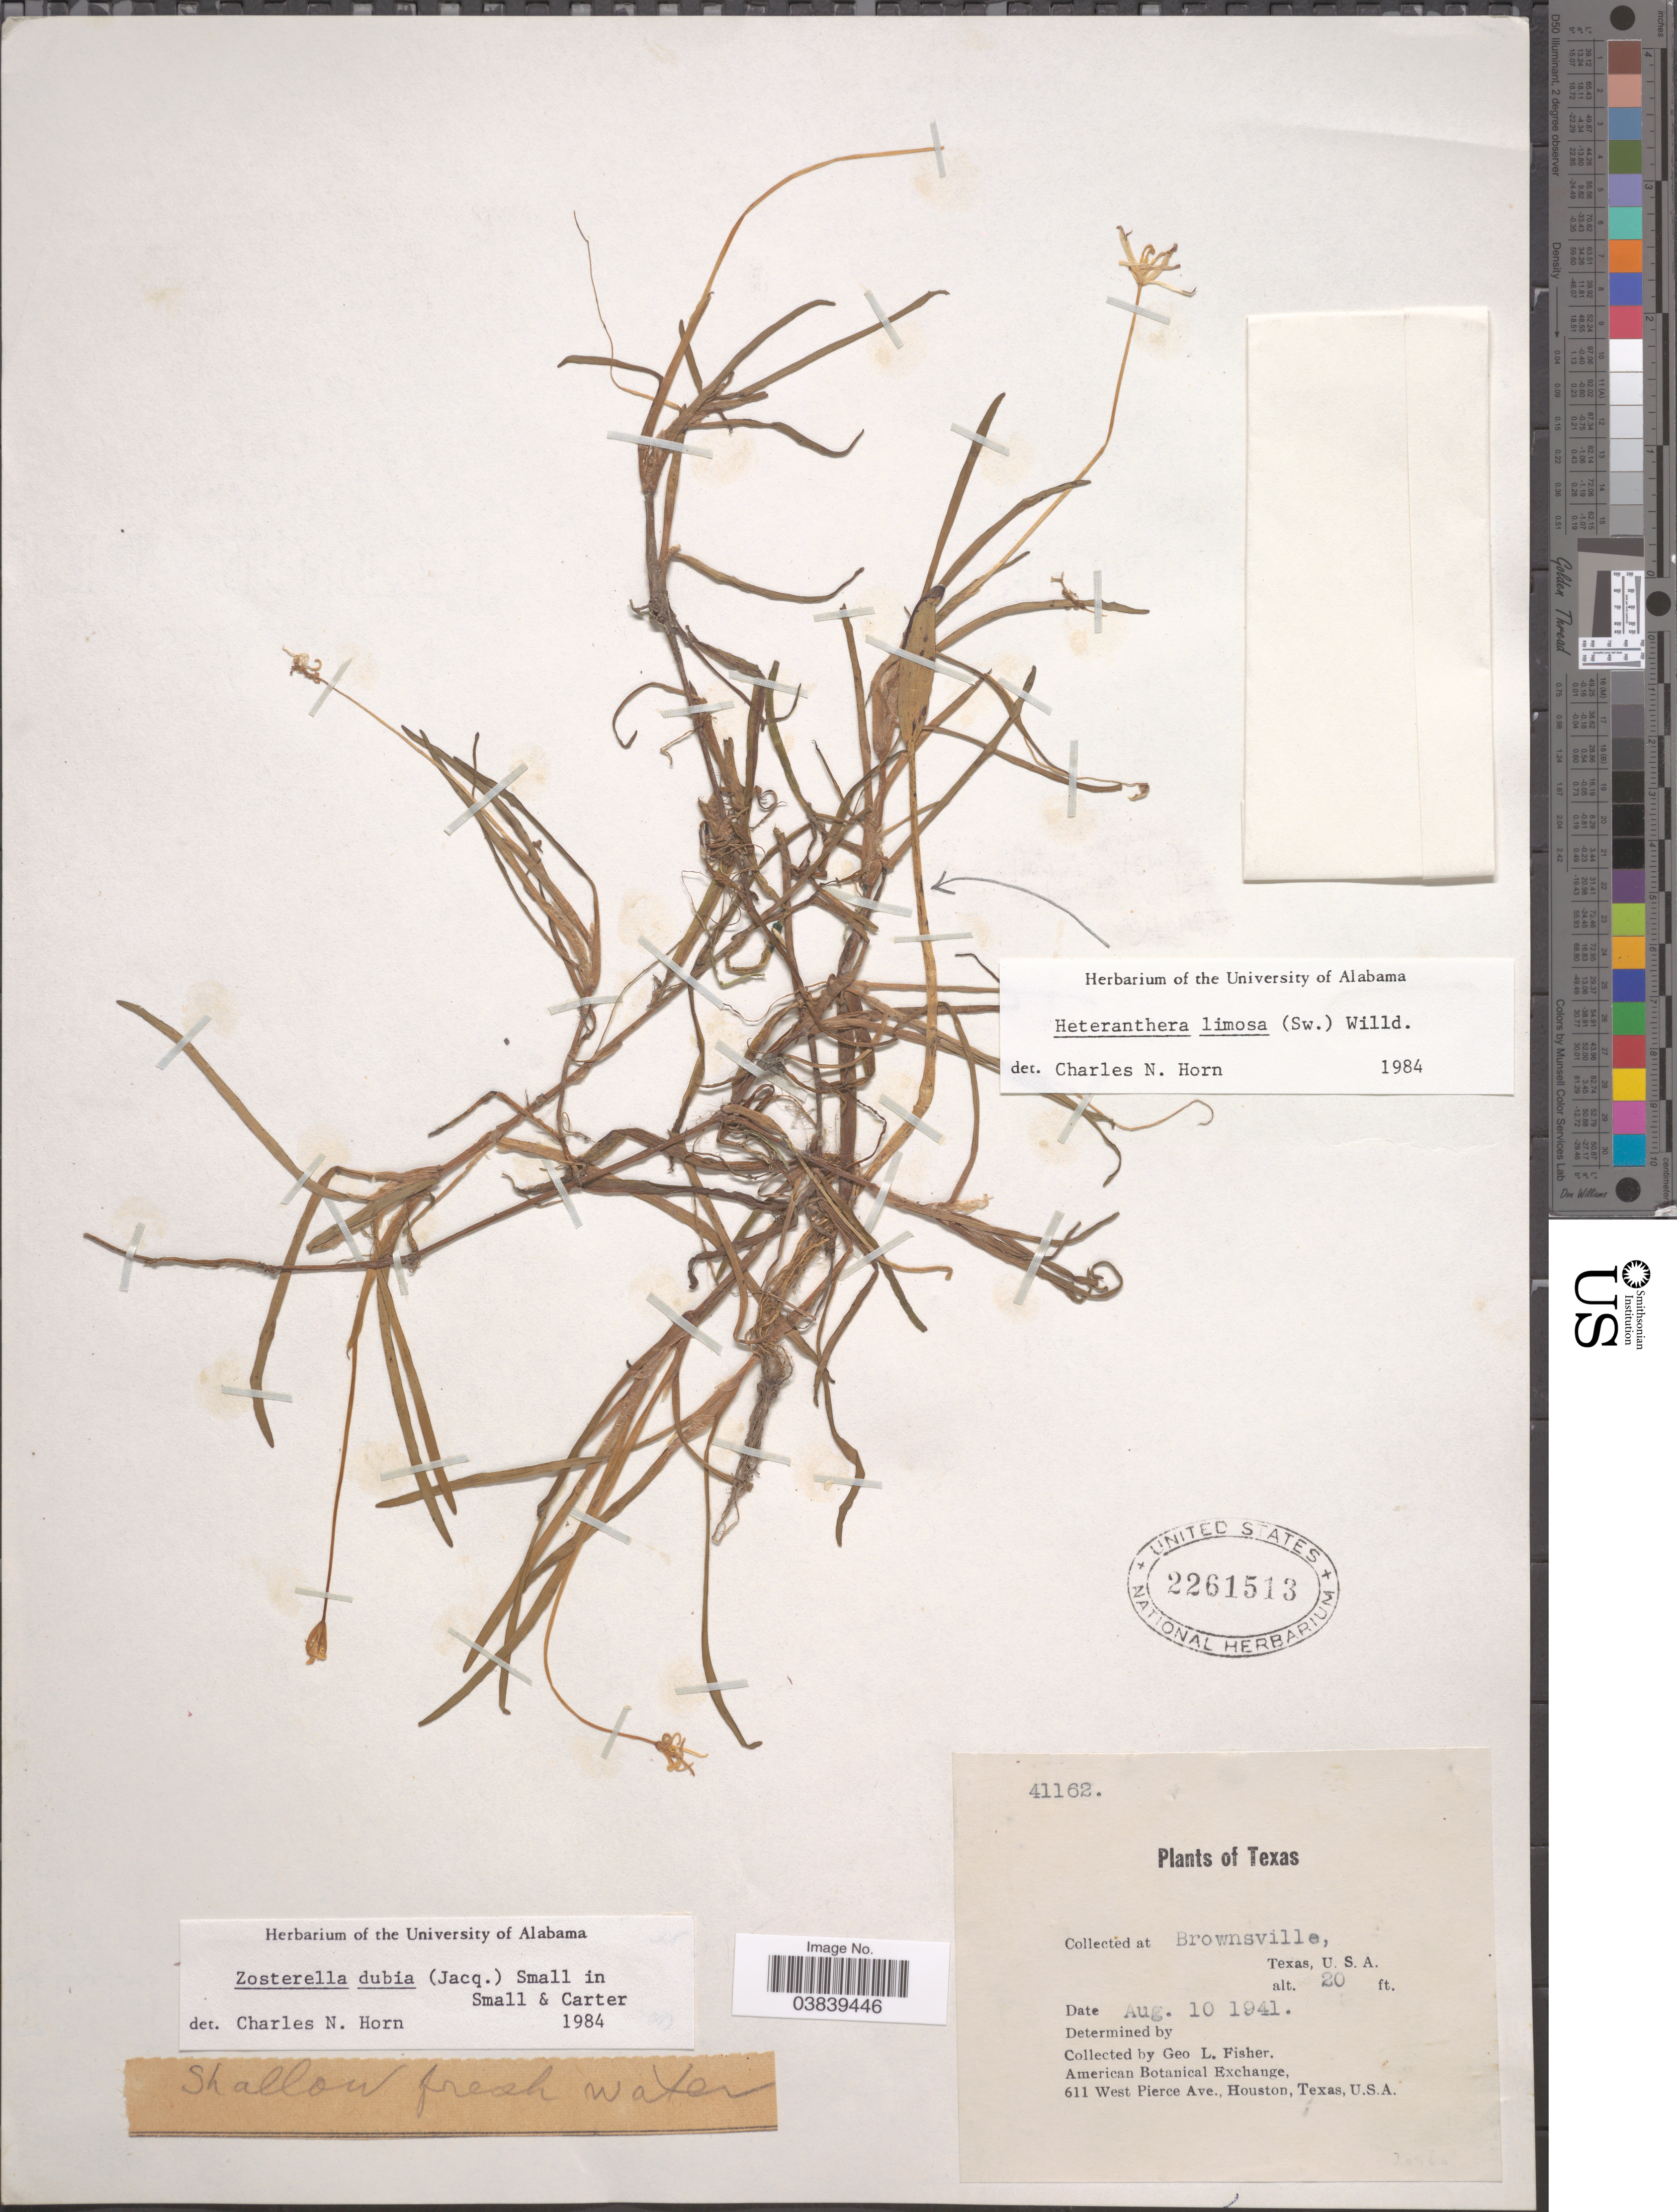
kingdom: Plantae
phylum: Tracheophyta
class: Liliopsida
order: Commelinales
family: Pontederiaceae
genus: Heteranthera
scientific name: Heteranthera limosa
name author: (Sw.) Willd.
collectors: G. L. Fisher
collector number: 41162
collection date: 1941-08-10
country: United States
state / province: Texas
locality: Brownsville.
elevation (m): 6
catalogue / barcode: US 2261513